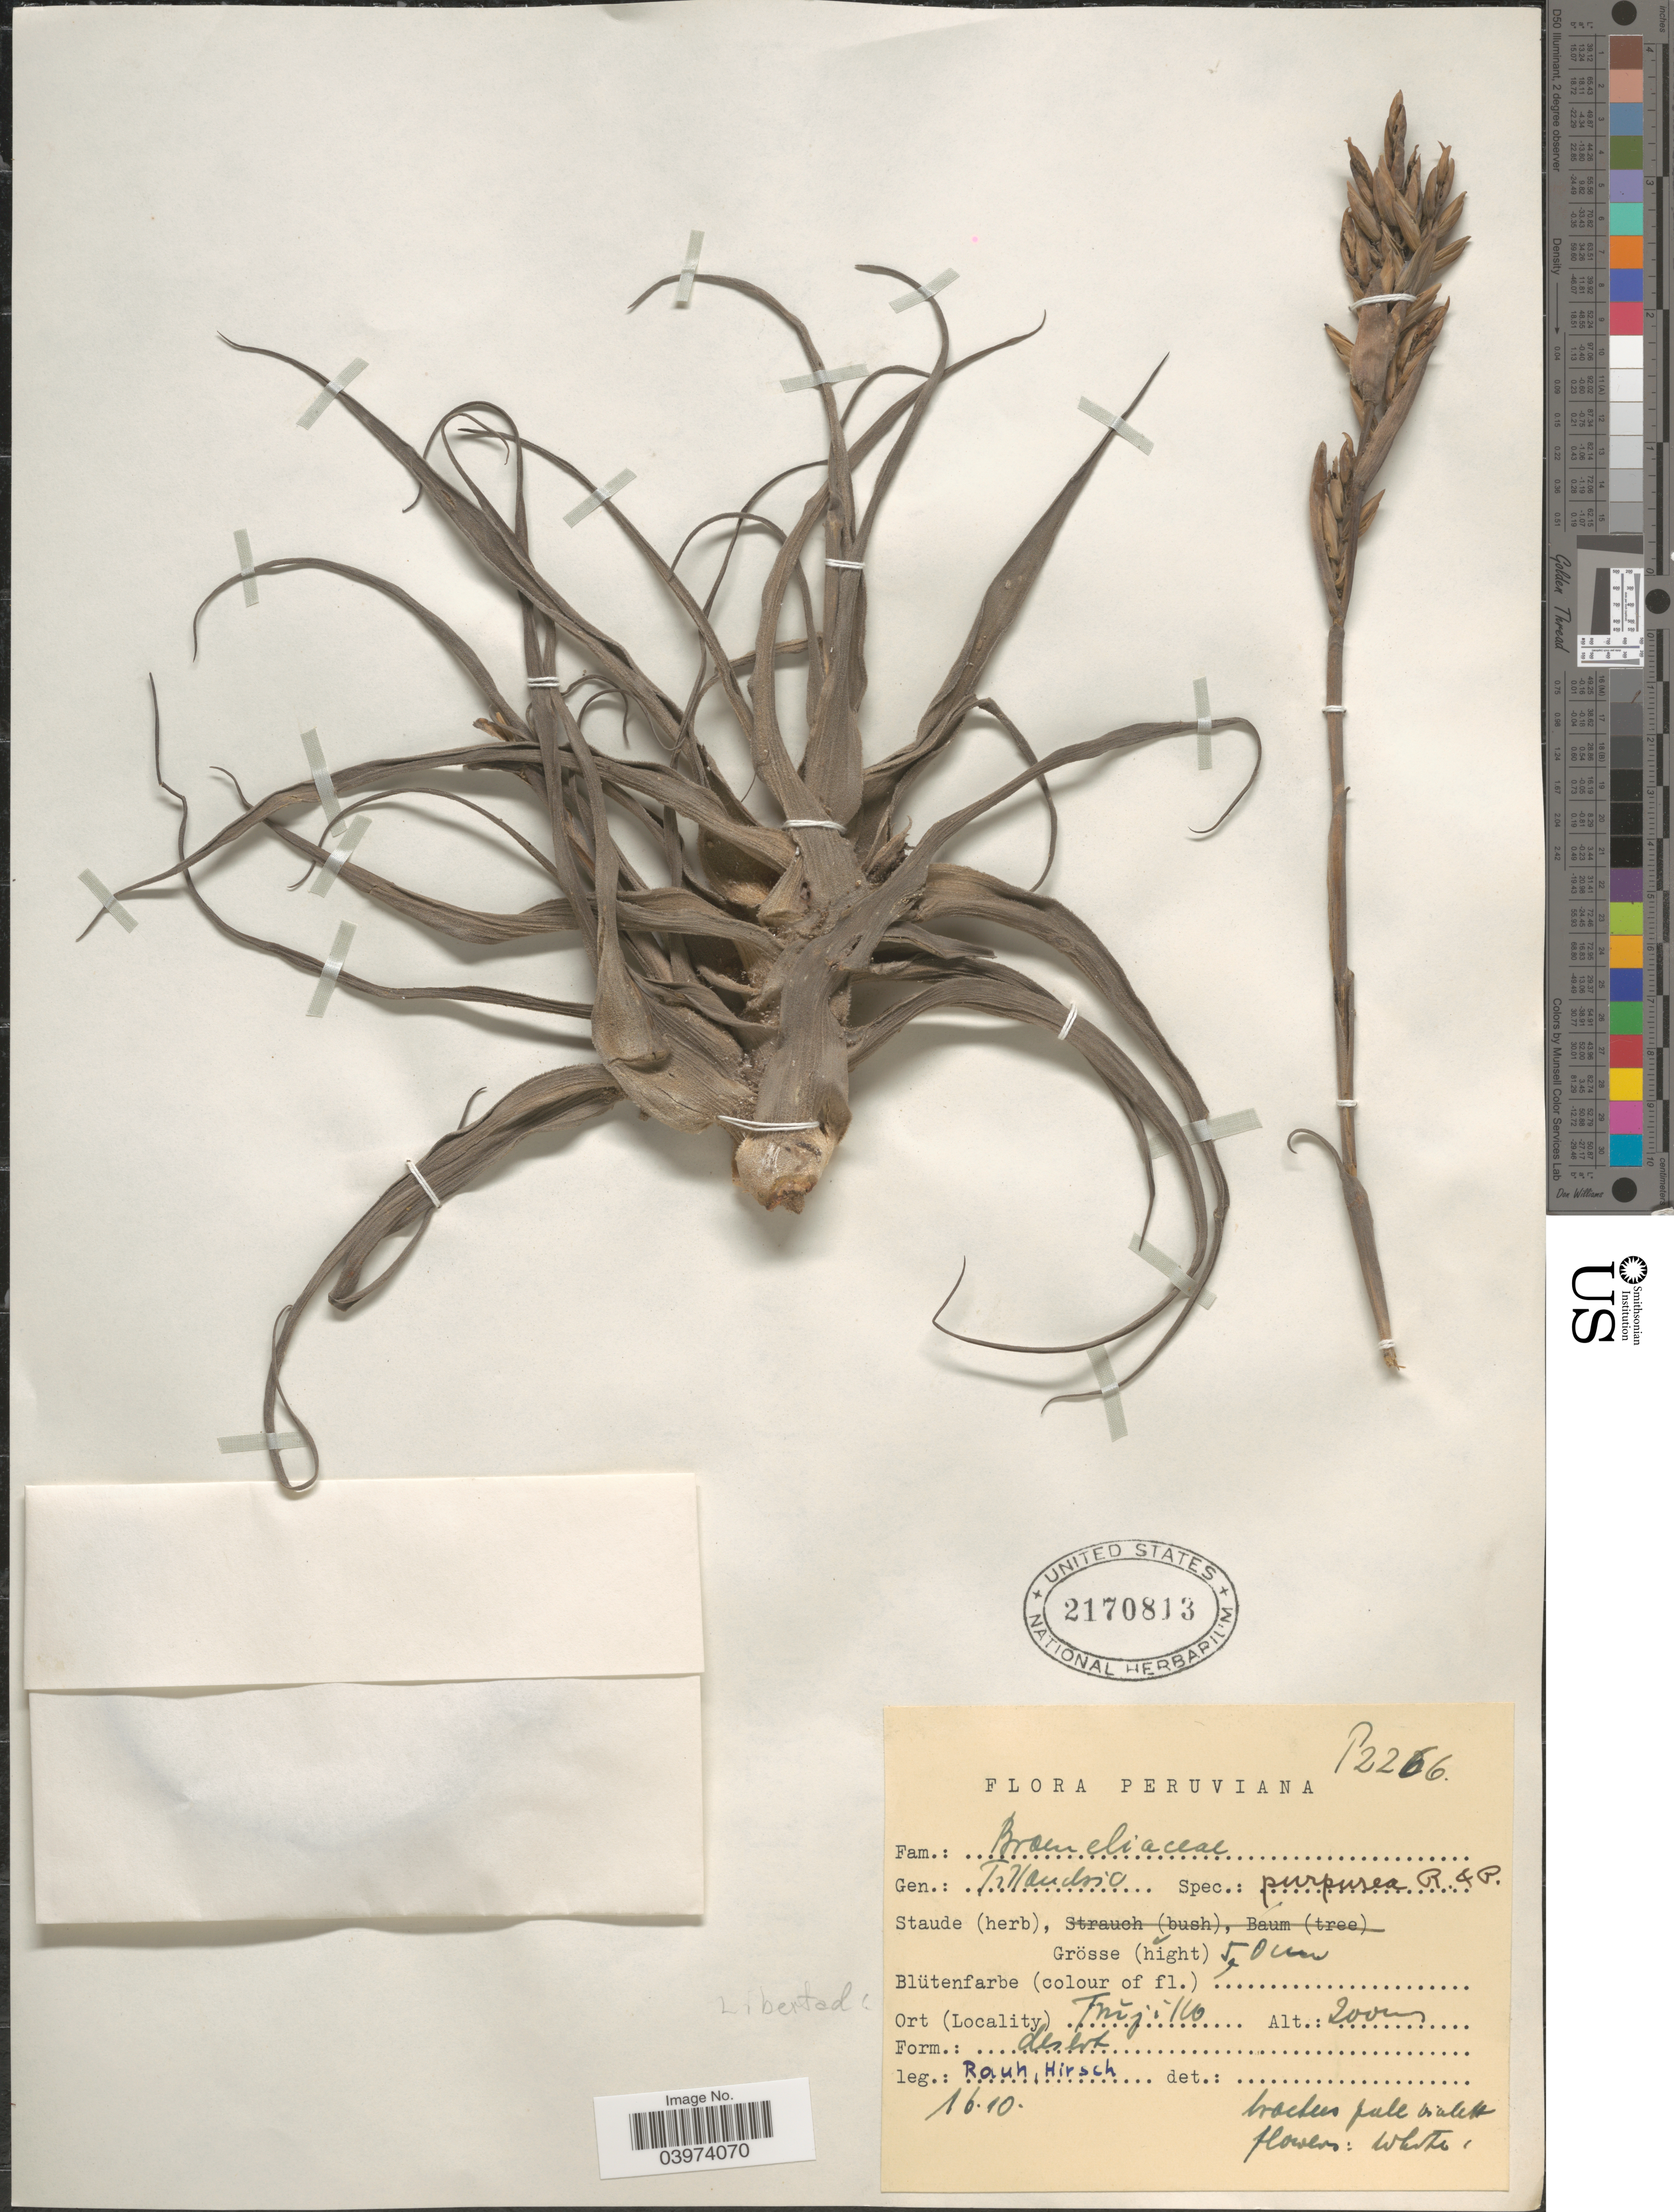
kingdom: Plantae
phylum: Tracheophyta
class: Liliopsida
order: Poales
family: Bromeliaceae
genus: Tillandsia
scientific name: Tillandsia purpurea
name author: Ruiz & Pav.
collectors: -. Rauh & Hirsch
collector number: P2266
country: Peru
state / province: La Libertad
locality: Libertad: Trŭjillo.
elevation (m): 200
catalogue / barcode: US 2170813